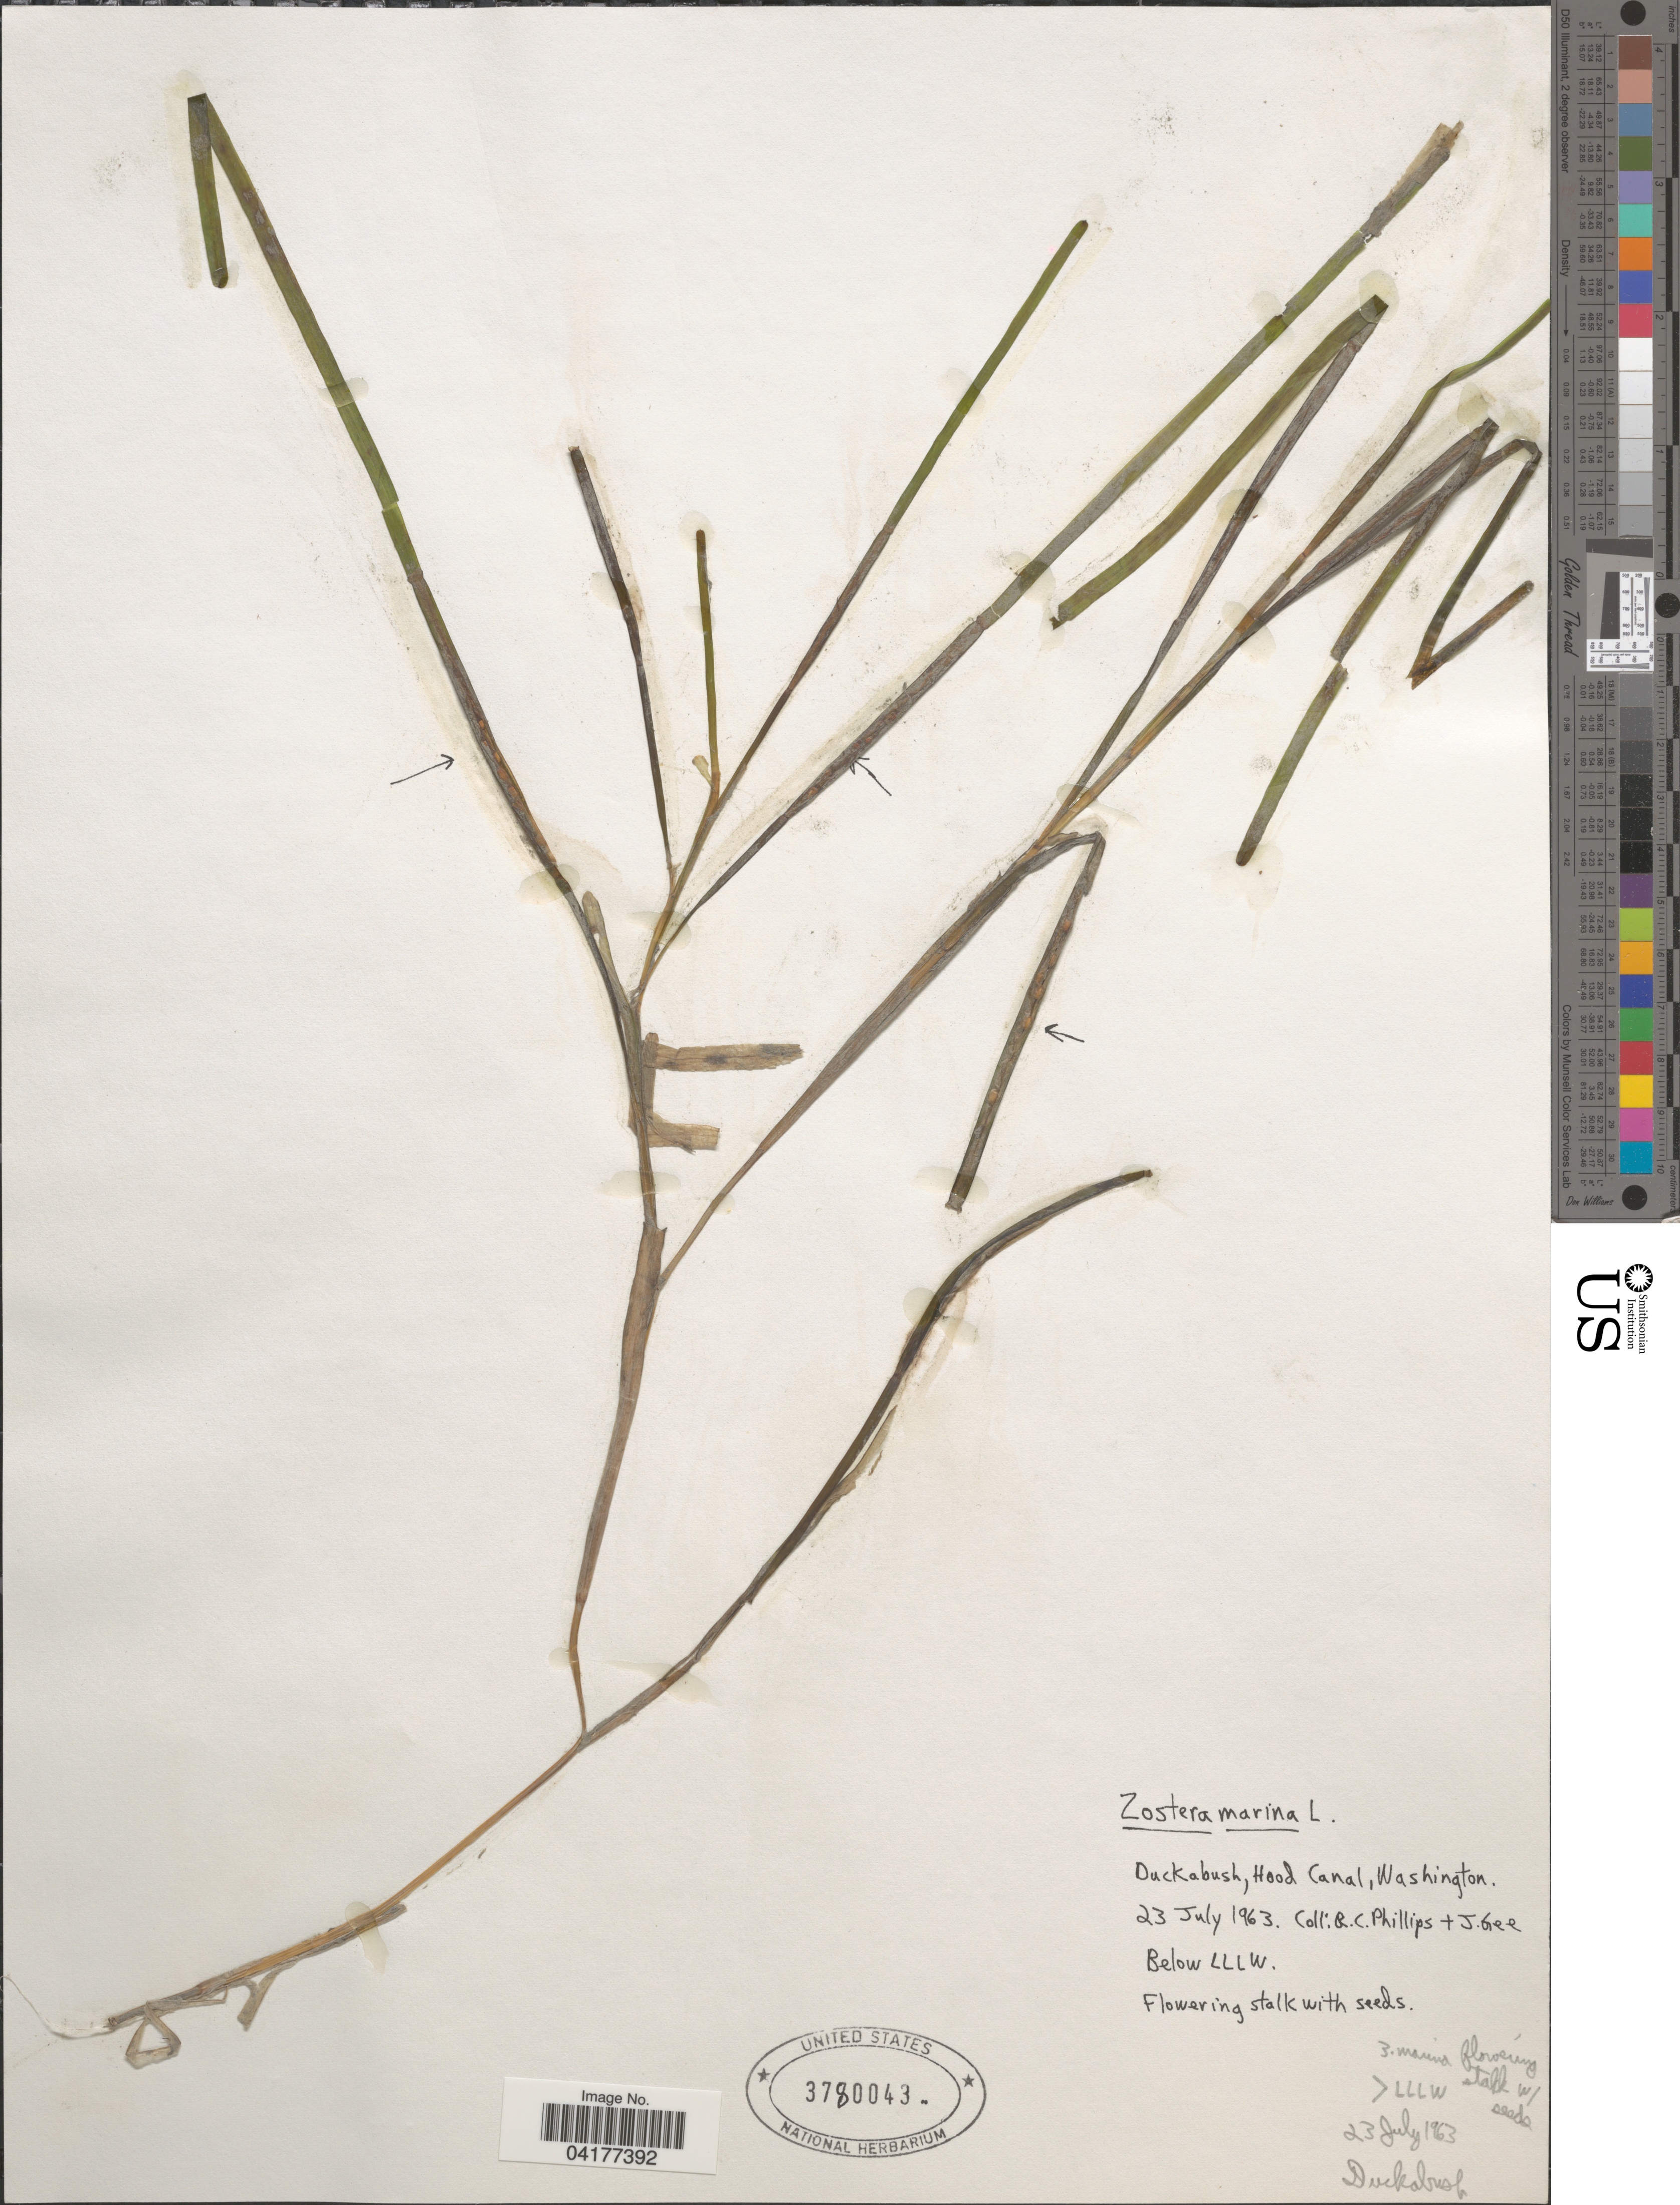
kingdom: Plantae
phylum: Tracheophyta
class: Liliopsida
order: Alismatales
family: Zosteraceae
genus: Zostera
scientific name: Zostera marina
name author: L.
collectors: R. C. Phillips & J. Gee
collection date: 1963-07-23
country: United States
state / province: Washington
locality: Duckabush, Hood Canal. Below LLLW.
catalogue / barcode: US 3780043